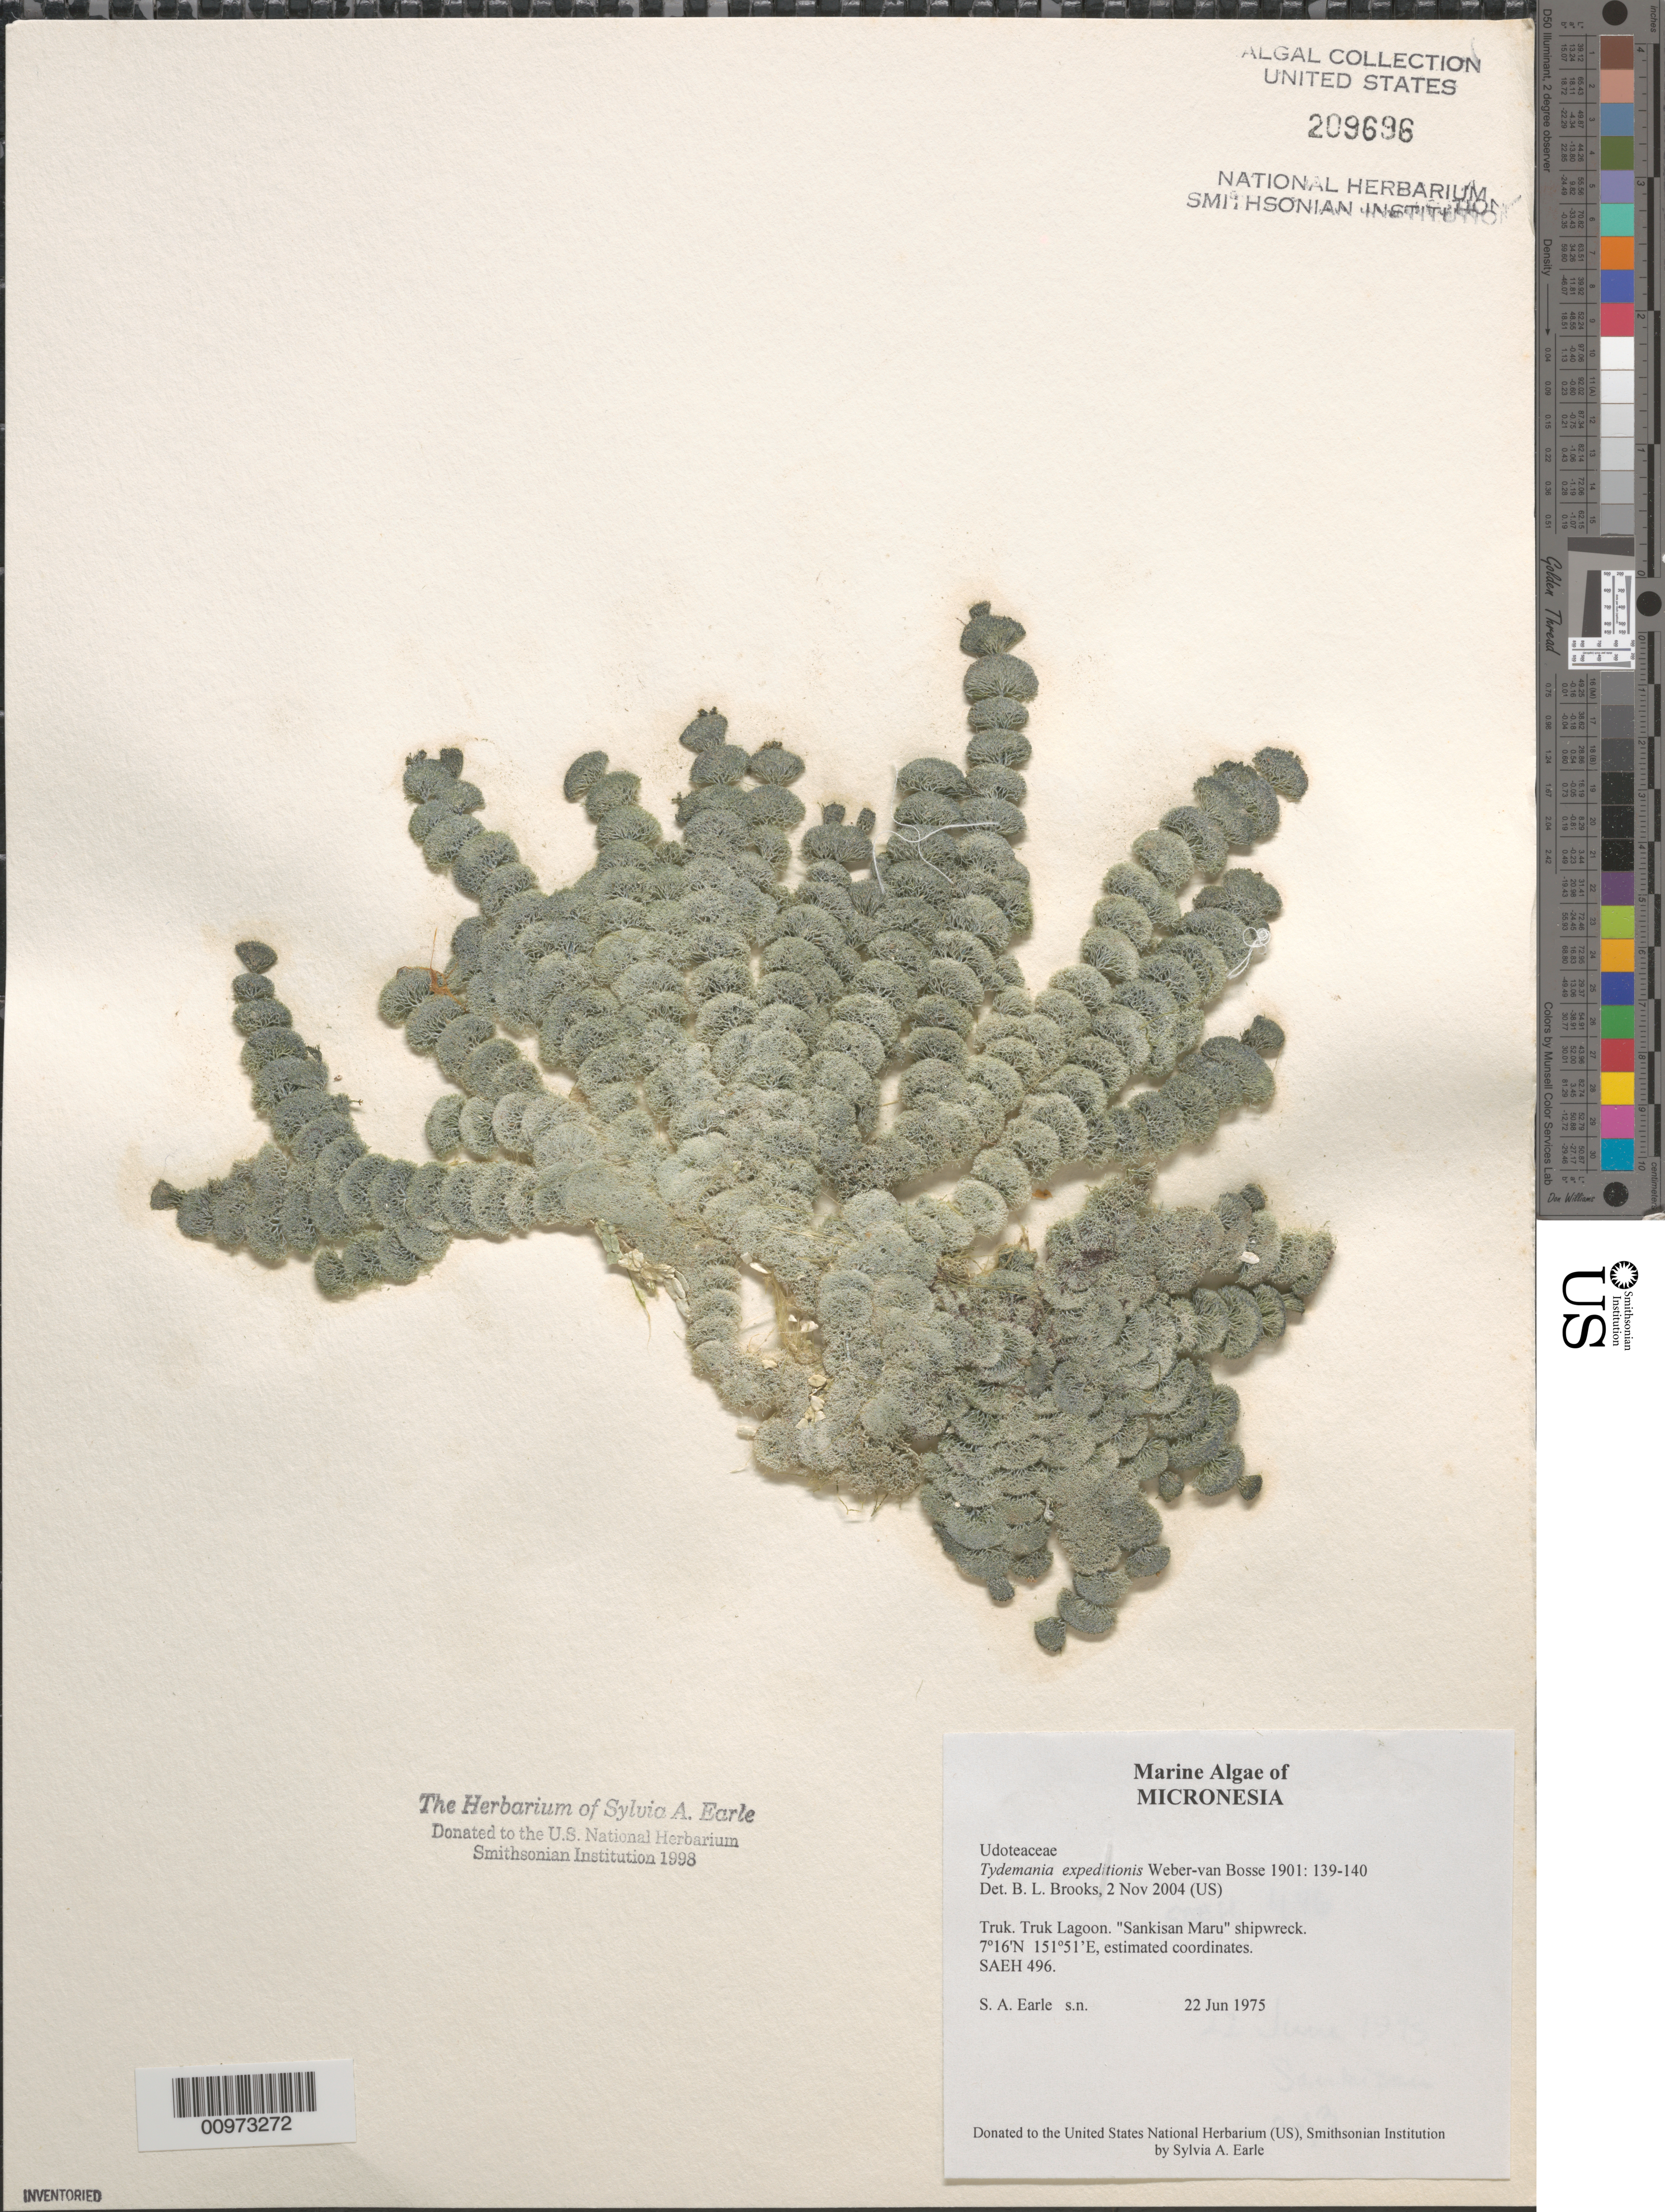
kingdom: Plantae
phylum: Chlorophyta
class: Ulvophyceae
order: Bryopsidales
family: Udoteaceae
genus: Tydemania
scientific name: Tydemania expeditionis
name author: Weber Bosse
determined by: Brooks, B. L., (BOT), Smithsonian Institution - National Museum of Natural History (UNITED STATES)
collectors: S. A. Earle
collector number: SAEH 496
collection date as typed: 22 Jun 1975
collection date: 1975-06-22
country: Micronesia, Federated States of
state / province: Truk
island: Truk (Chuuk) Is.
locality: Chuuk Lagoon (Truk Lagoon), Sankisan Maru shipwreck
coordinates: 7 16'N, 151 51'E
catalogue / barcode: US 209696